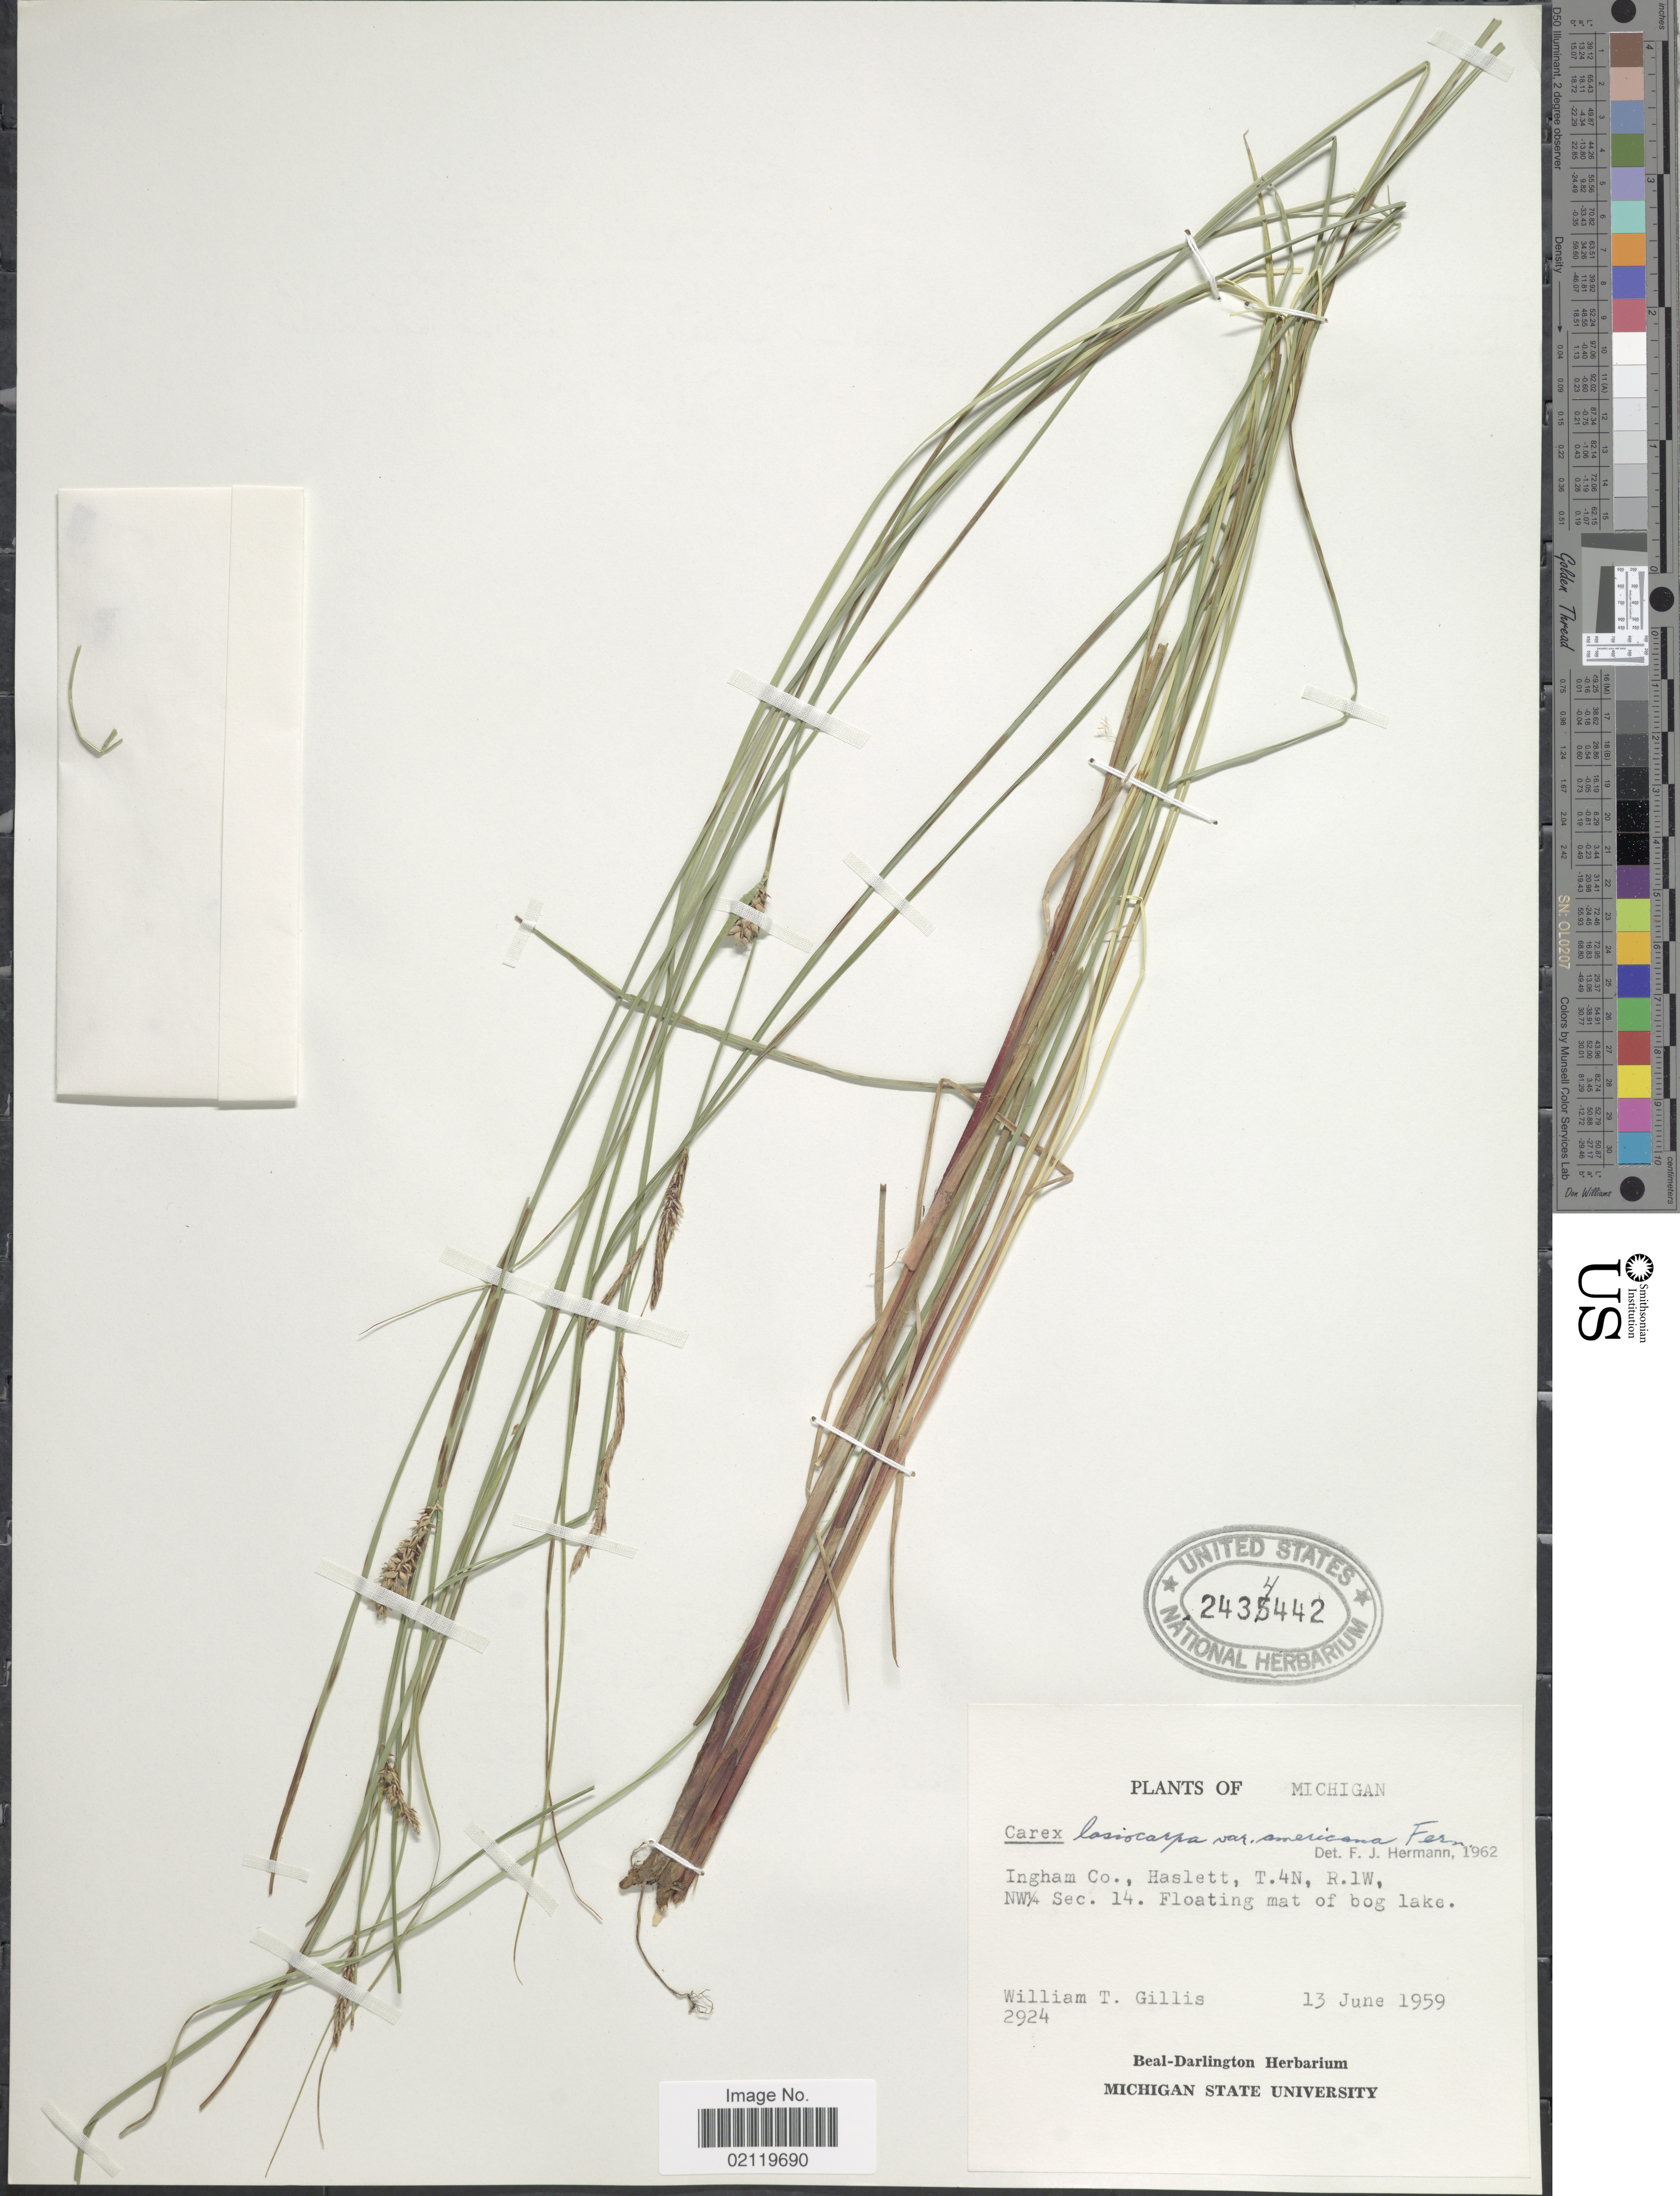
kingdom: Plantae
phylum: Tracheophyta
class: Liliopsida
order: Poales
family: Cyperaceae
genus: Carex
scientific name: Carex lasiocarpa var. americana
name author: Fernald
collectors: W. T. Gillis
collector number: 2924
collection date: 1959-06-13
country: United States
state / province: Michigan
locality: Ingham Co., Haslett, T.4N, R.1W, NW1/4 Sec. 14.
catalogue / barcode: US 2434442